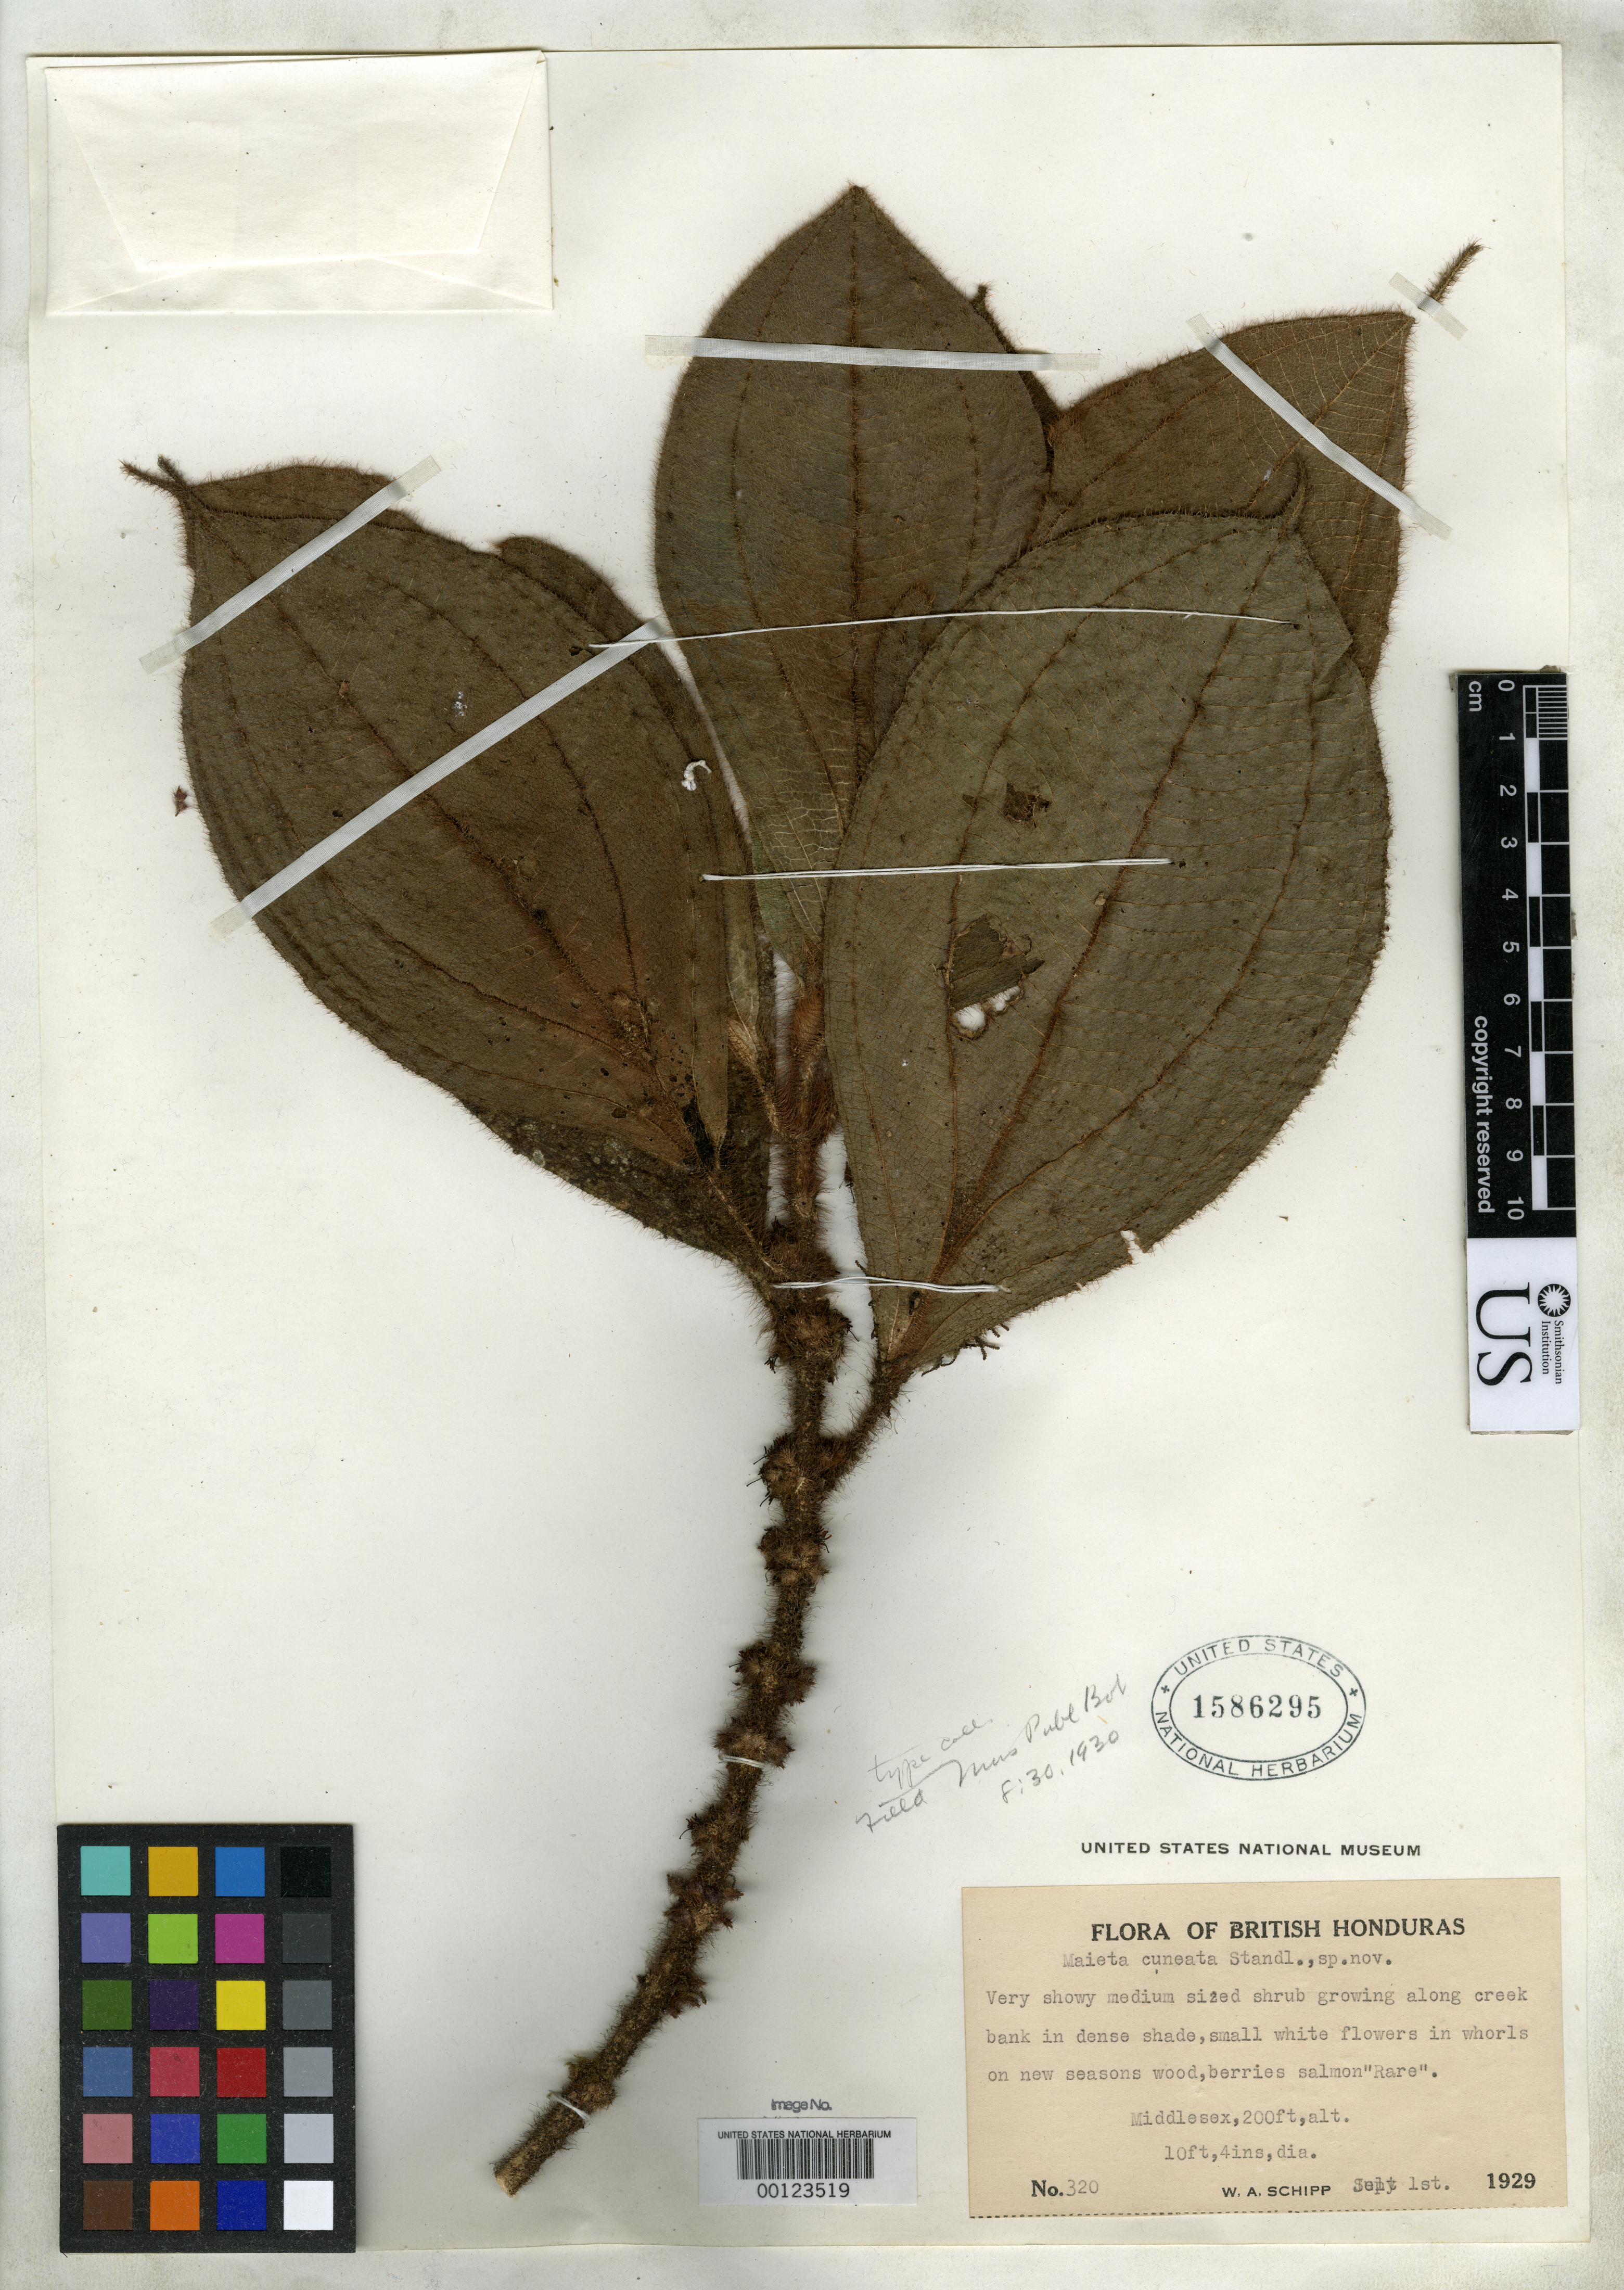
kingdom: Plantae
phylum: Tracheophyta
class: Magnoliopsida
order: Myrtales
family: Melastomataceae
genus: Maieta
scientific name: Maieta cuneata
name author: Standl.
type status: Isotype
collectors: W. Schipp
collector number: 320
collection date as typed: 01 Sep 1929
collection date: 1929-09-01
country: Belize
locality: Middlesex.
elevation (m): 61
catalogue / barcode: US 1586295